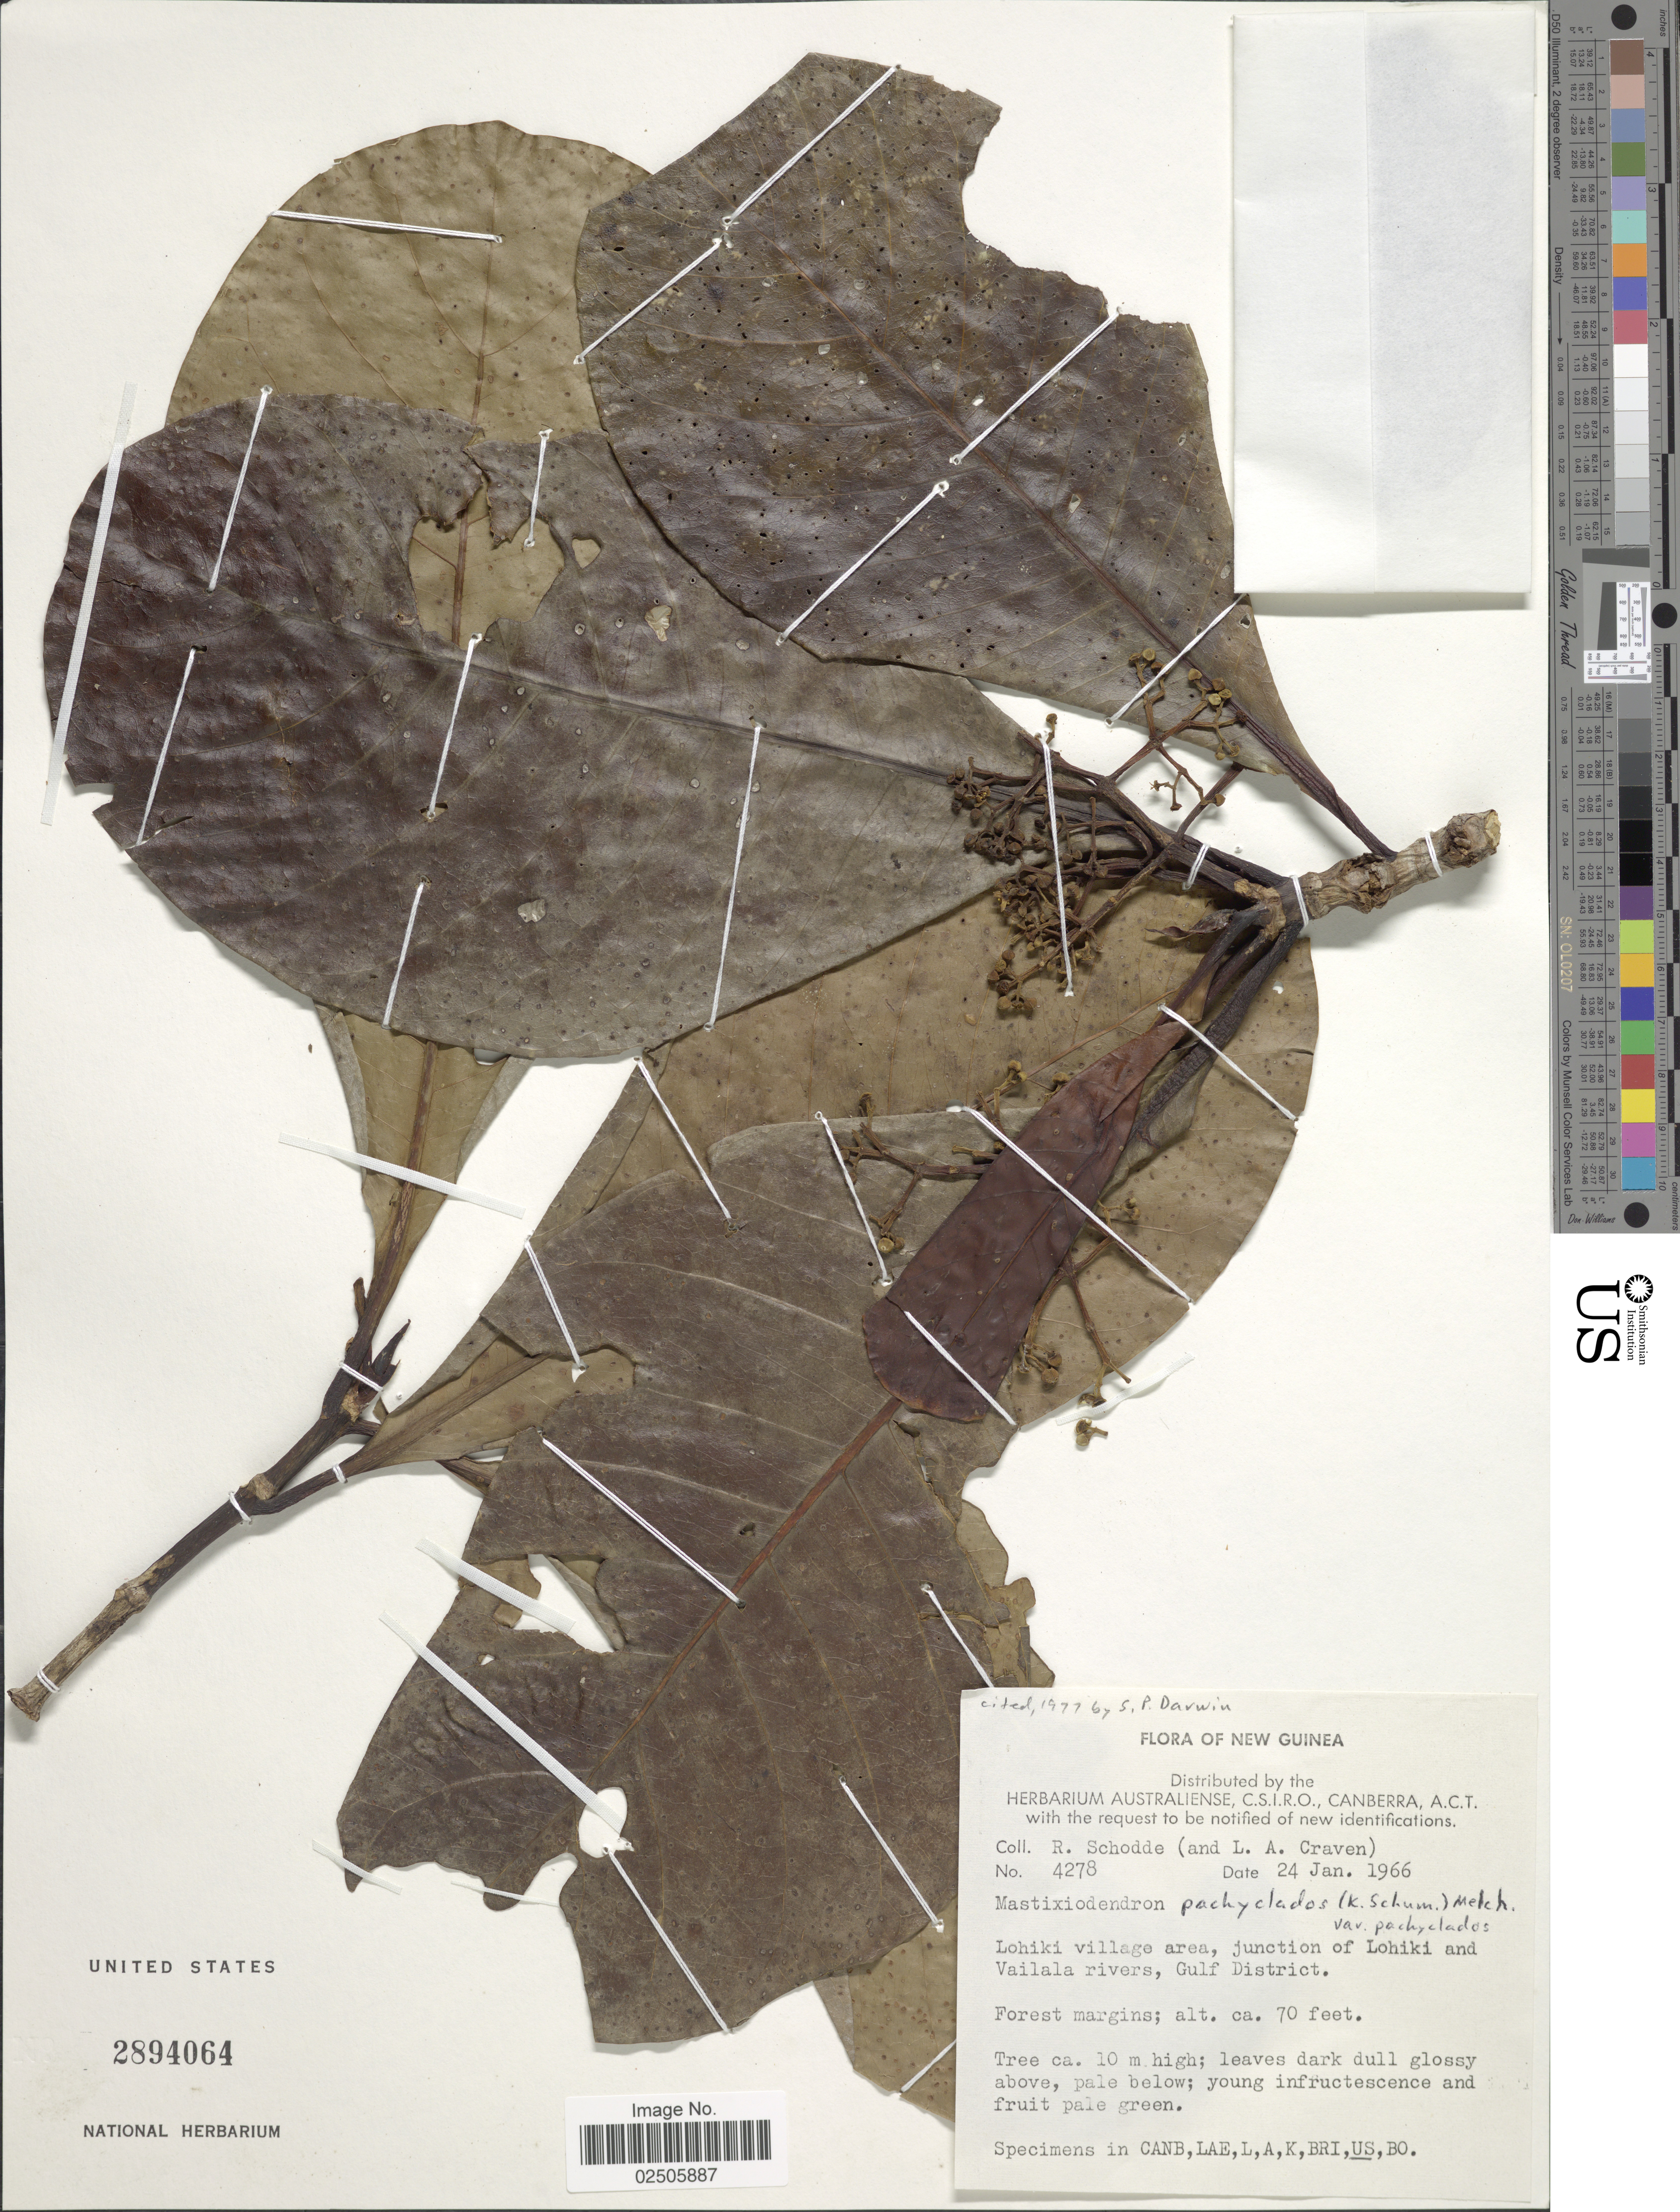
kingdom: Plantae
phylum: Tracheophyta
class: Magnoliopsida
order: Gentianales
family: Rubiaceae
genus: Mastixiodendron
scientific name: Mastixiodendron pachyclados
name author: Melch.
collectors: R. Schodde & L. A. Craven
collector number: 4278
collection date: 1966-01-24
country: Papua New Guinea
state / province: Gulf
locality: New Guinea, Lohiki village area, junction of Lohiki and Vailala rivers, Gulf District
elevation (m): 21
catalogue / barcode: US 2894064